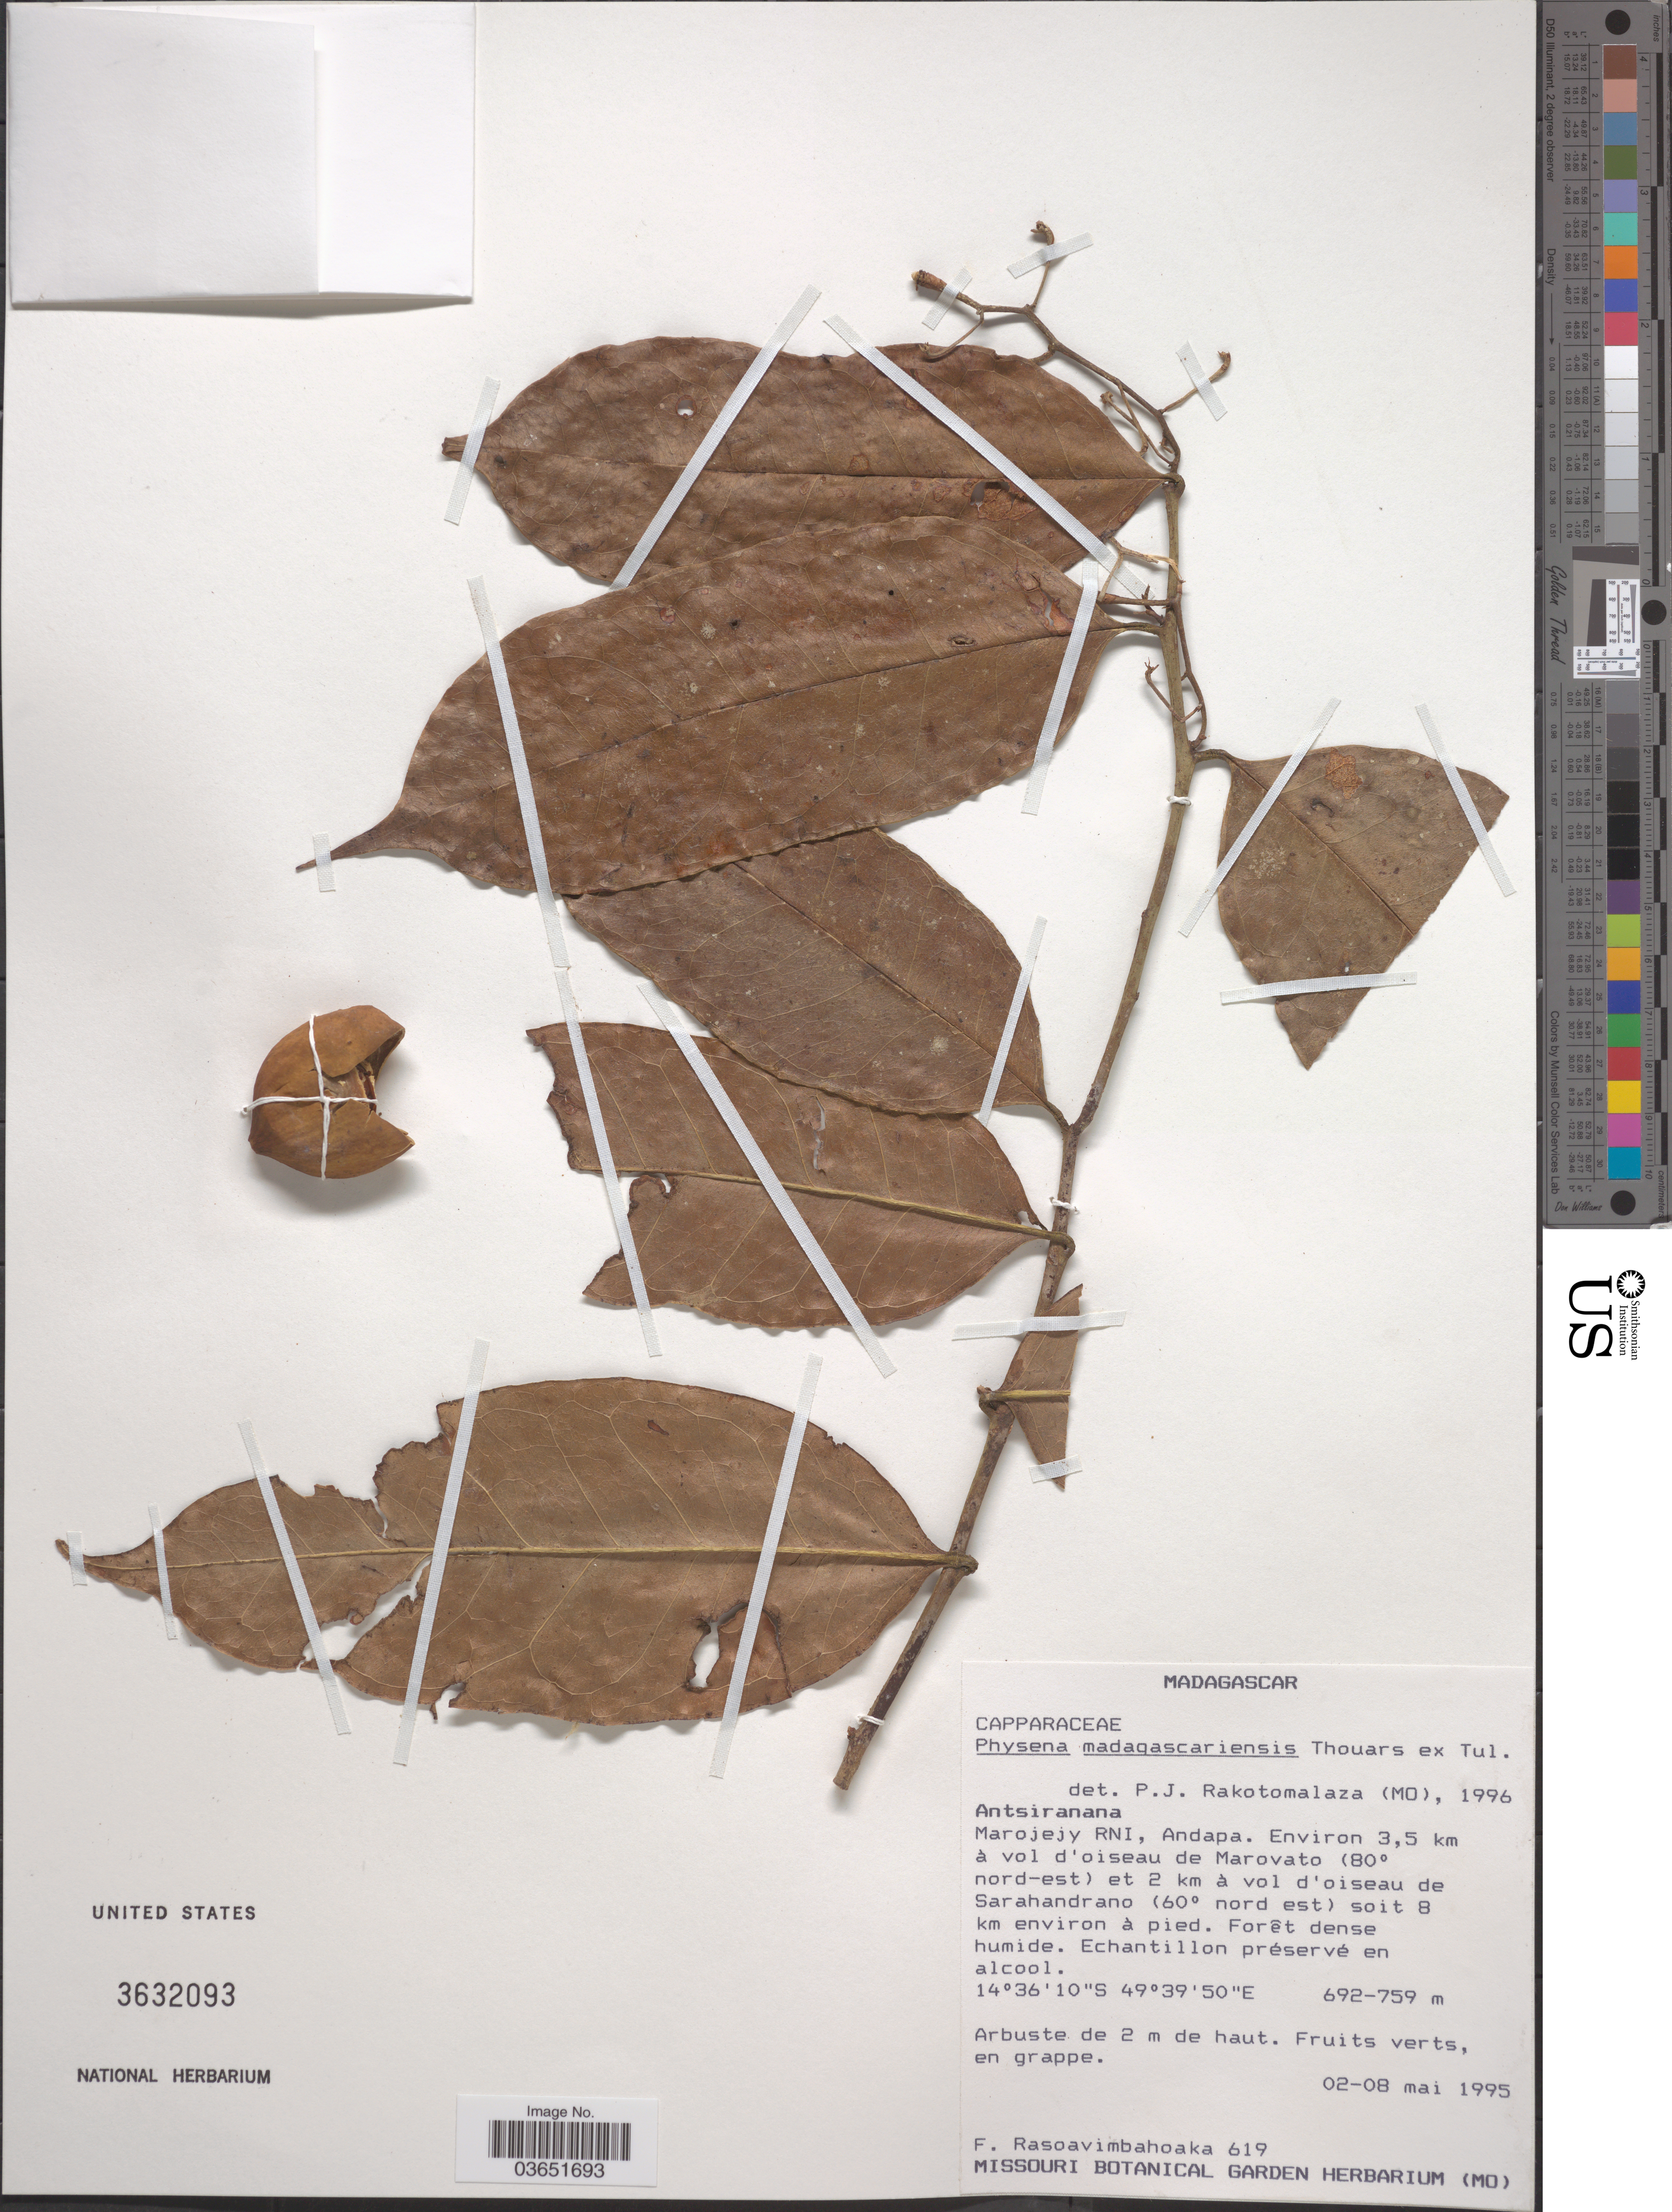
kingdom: Plantae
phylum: Tracheophyta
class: Magnoliopsida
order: Caryophyllales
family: Physenaceae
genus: Physena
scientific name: Physena madagascariensis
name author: Thouars ex Tul.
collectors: F. Rasoavimbahoaka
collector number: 619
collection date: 1995-05-02/1995-05-08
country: Madagascar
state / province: Sava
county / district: Andapa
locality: Marojejy RNI, Andapa. Environ 3,5 km à vol d'oiseau de Marovato (80º nord-est) et 2 km à vol d'oiseau de Sarahandrano (60º nord est) soit 8 km environ à pied.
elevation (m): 692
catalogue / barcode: US 3632093